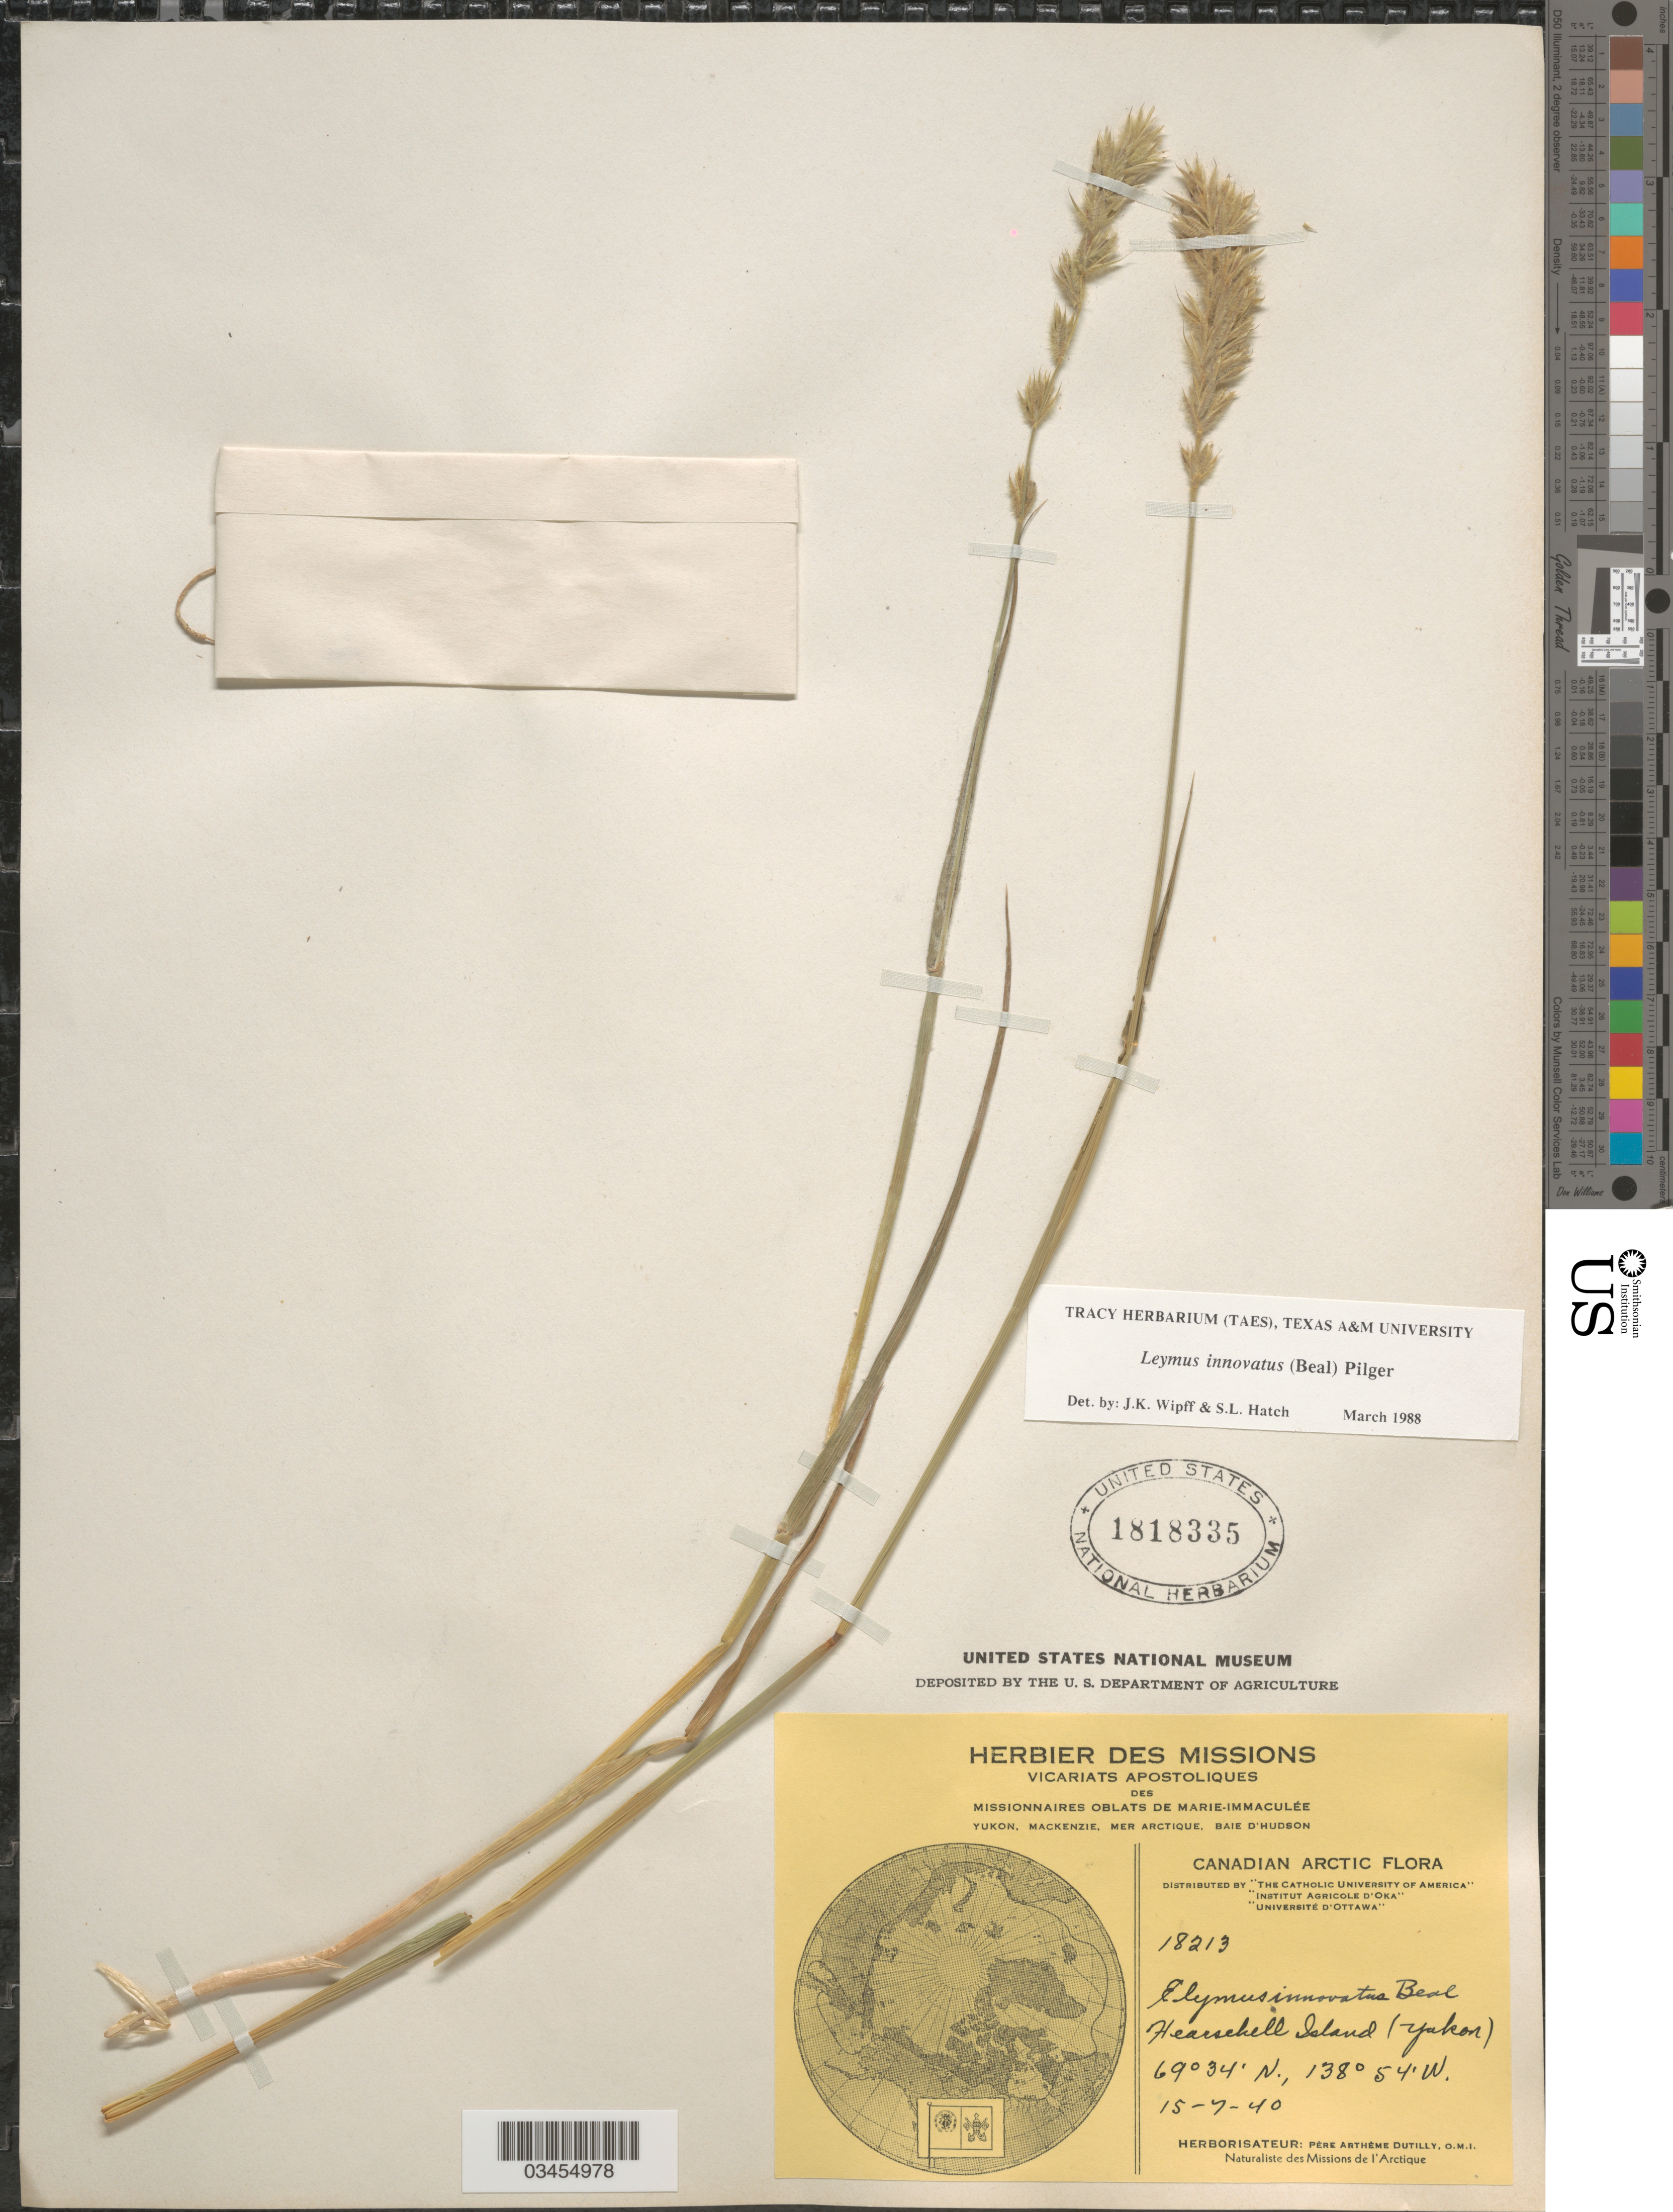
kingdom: Plantae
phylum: Tracheophyta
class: Liliopsida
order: Poales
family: Poaceae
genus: Leymus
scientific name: Leymus innovatus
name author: (W.J. Beal) Pilg.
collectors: P. Dutilly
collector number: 18213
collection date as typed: Transcribed d/m/y: 15/7/40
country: Canada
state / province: Yukon Territory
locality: Canadian Arctic. Hearschell Island (Yukon). Missions de l'Arctique.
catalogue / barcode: US 1818335